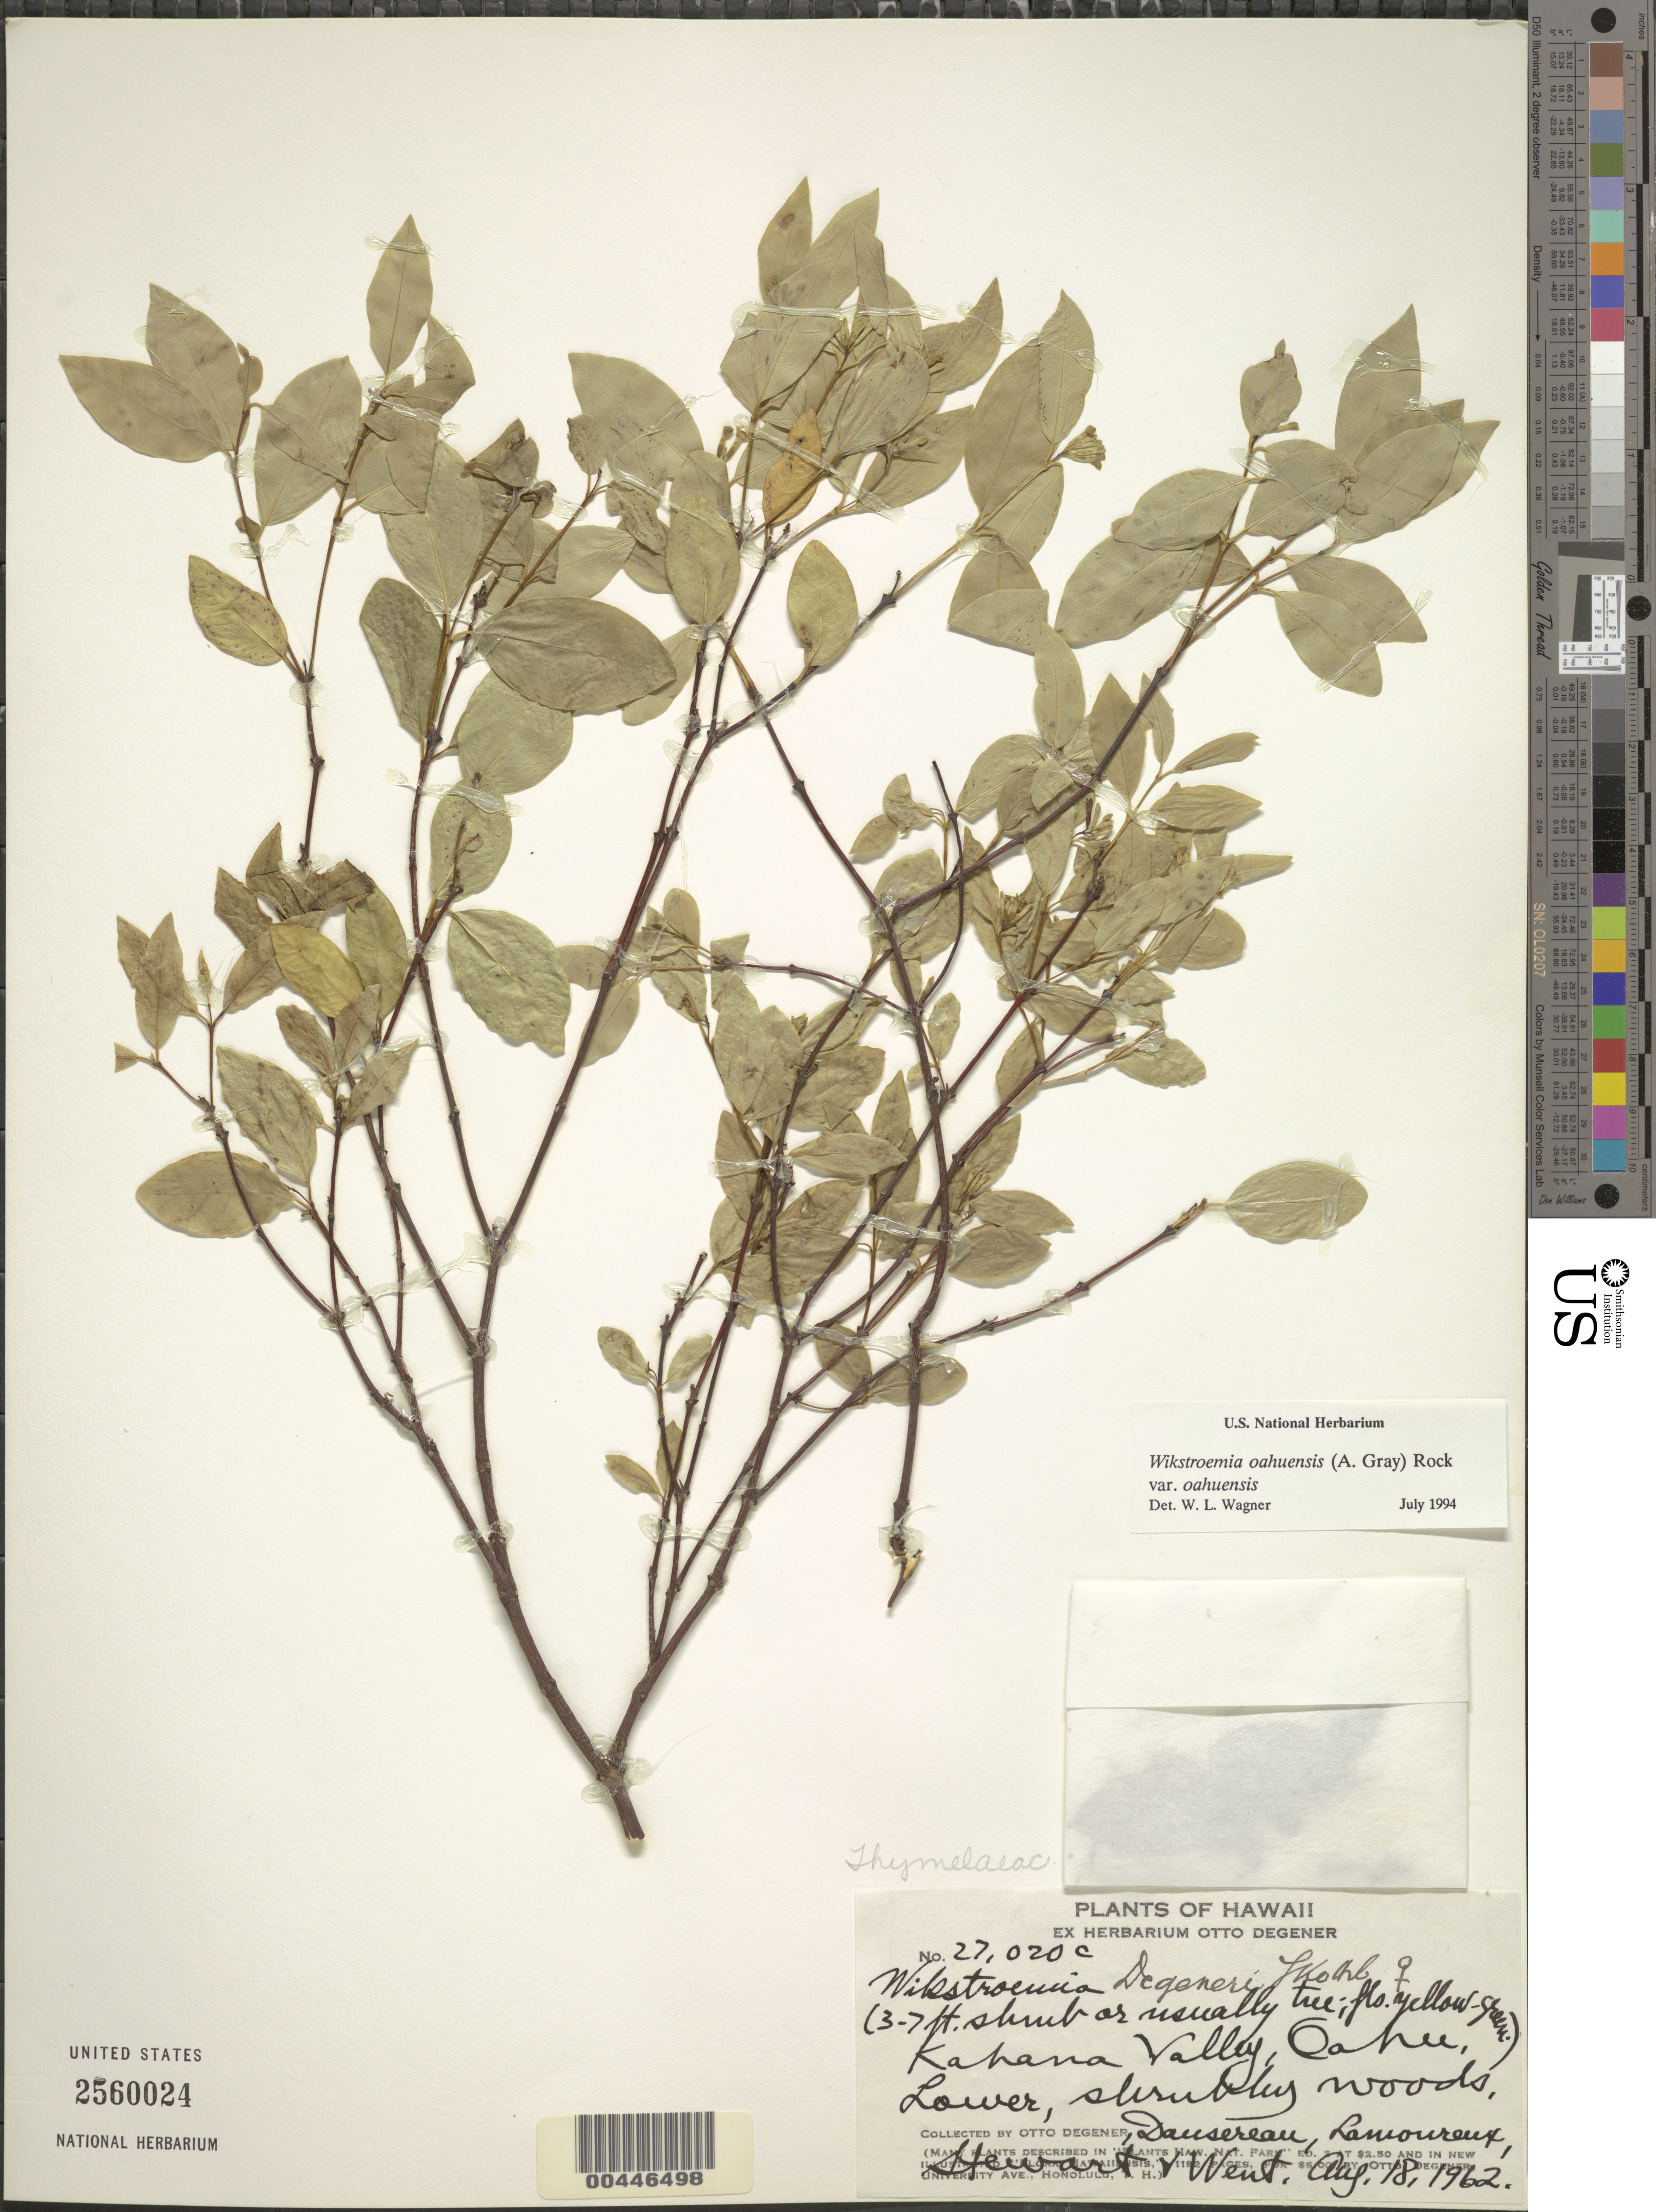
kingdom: Plantae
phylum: Tracheophyta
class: Magnoliopsida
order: Malvales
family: Thymelaeaceae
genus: Wikstroemia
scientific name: Wikstroemia oahuensis var. oahuensis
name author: (A. Gray) Rock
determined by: Wagner, W. L., (BOT), Smithsonian Institution - National Museum of Natural History (UNITED STATES)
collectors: O. Degener, Dansereau, Lamoureux, Stewart & F. A. Went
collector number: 227020c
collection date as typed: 18 Aug 1962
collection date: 1962-08-18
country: United States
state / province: Hawaii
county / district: Honolulu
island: Oahu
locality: Kahana Valley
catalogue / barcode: US 2560024